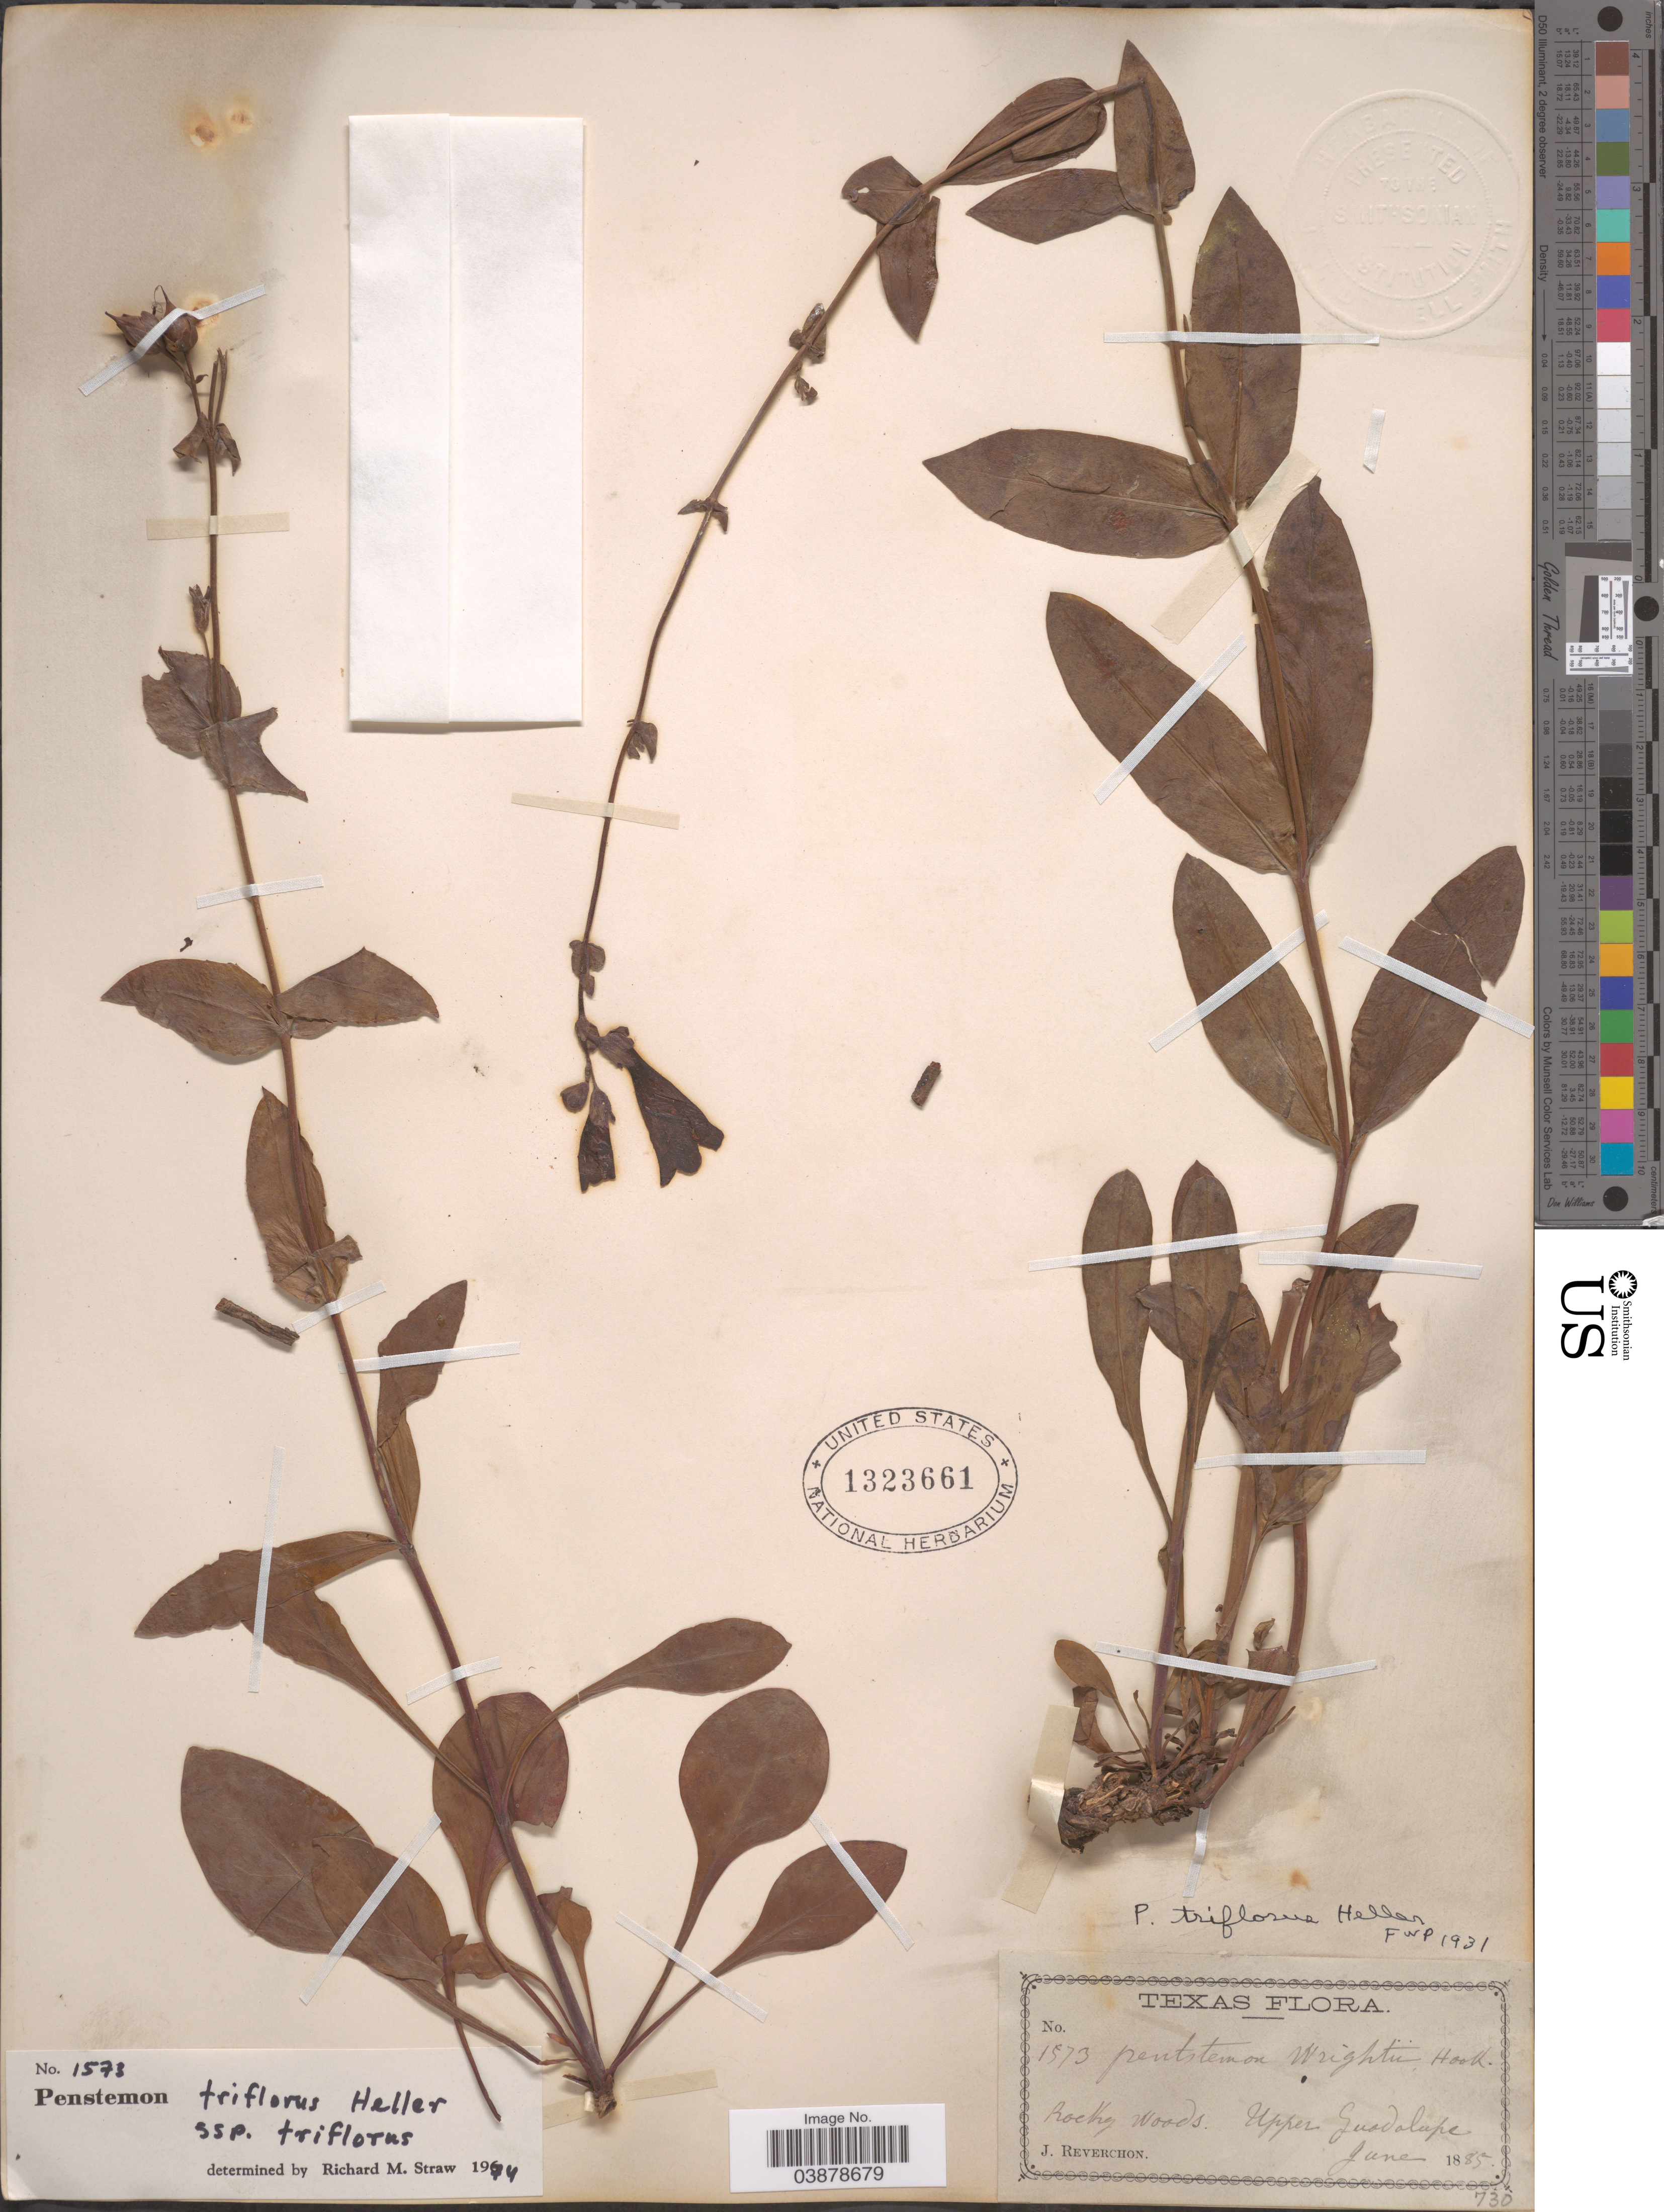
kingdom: Plantae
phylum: Tracheophyta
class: Magnoliopsida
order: Lamiales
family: Plantaginaceae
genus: Penstemon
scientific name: Penstemon triflorus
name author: A. Heller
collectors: J. Reverchon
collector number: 1573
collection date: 1885-06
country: United States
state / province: Texas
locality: Upper Guadalupe.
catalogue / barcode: US 1323661